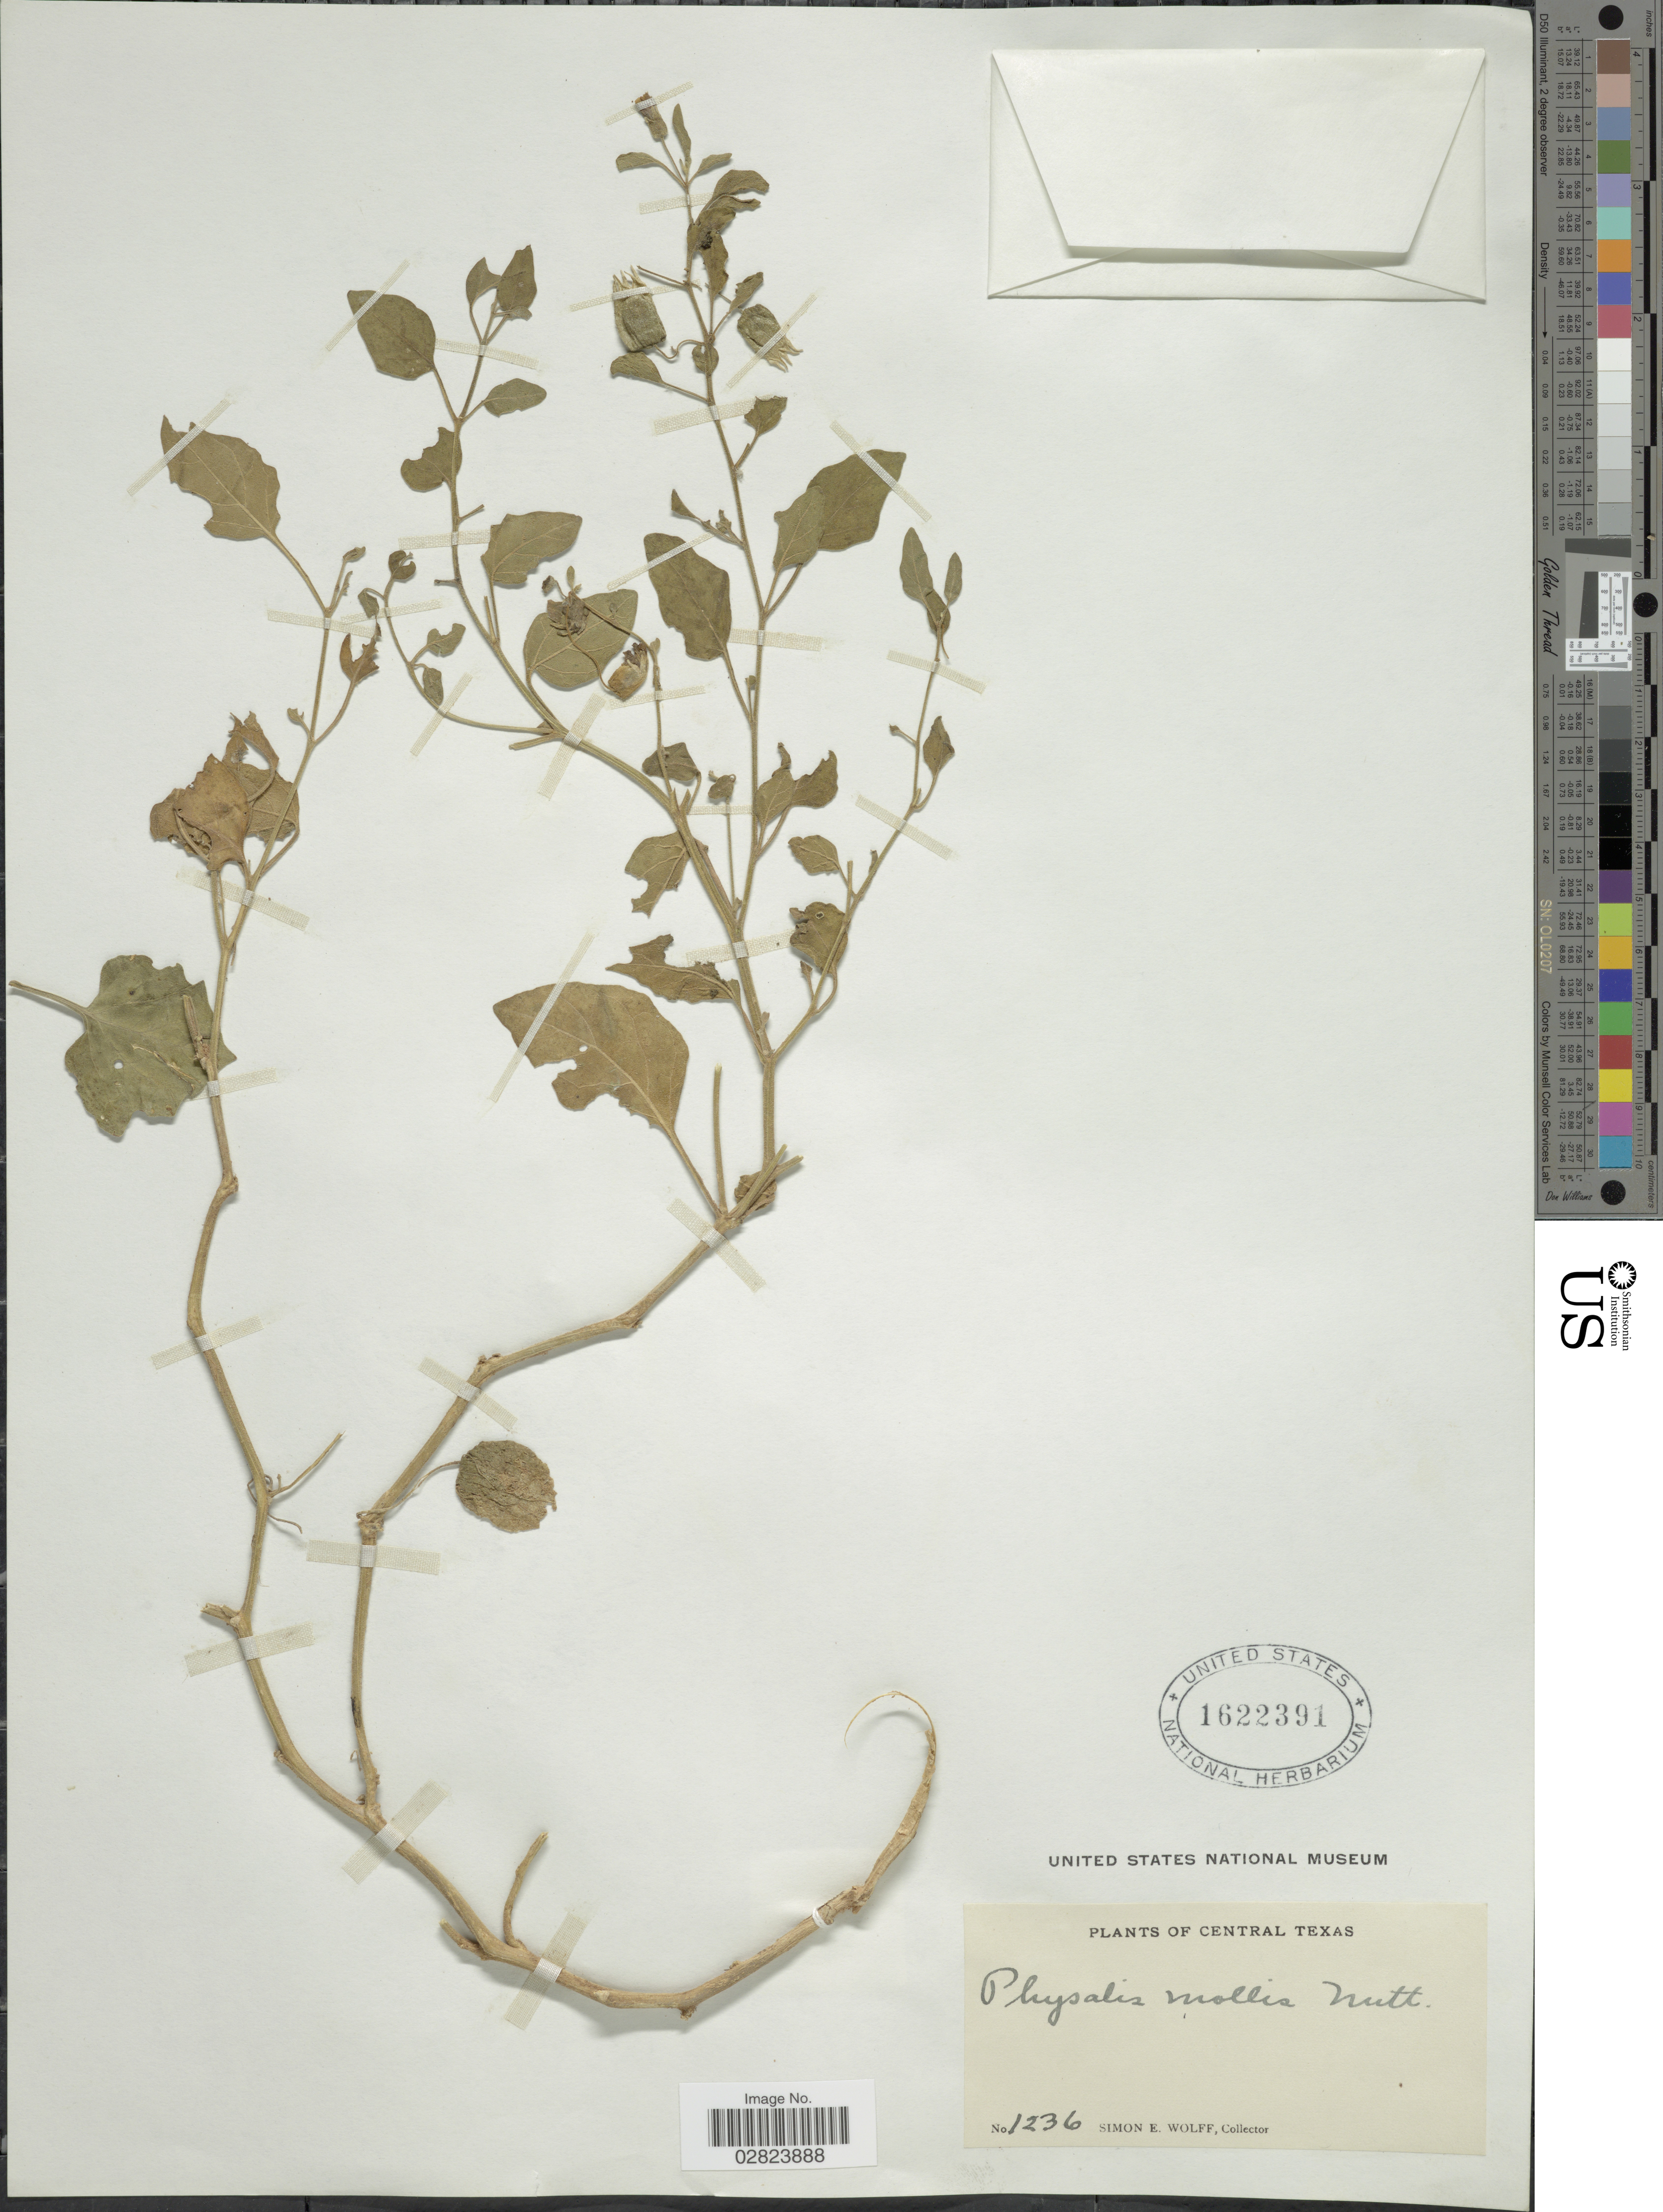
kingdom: Plantae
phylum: Tracheophyta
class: Magnoliopsida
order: Solanales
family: Solanaceae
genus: Physalis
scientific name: Physalis mollis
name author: Nutt.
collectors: S. E. Wolff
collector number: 1236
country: United States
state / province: Texas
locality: Central Texas.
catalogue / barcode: US 1622391